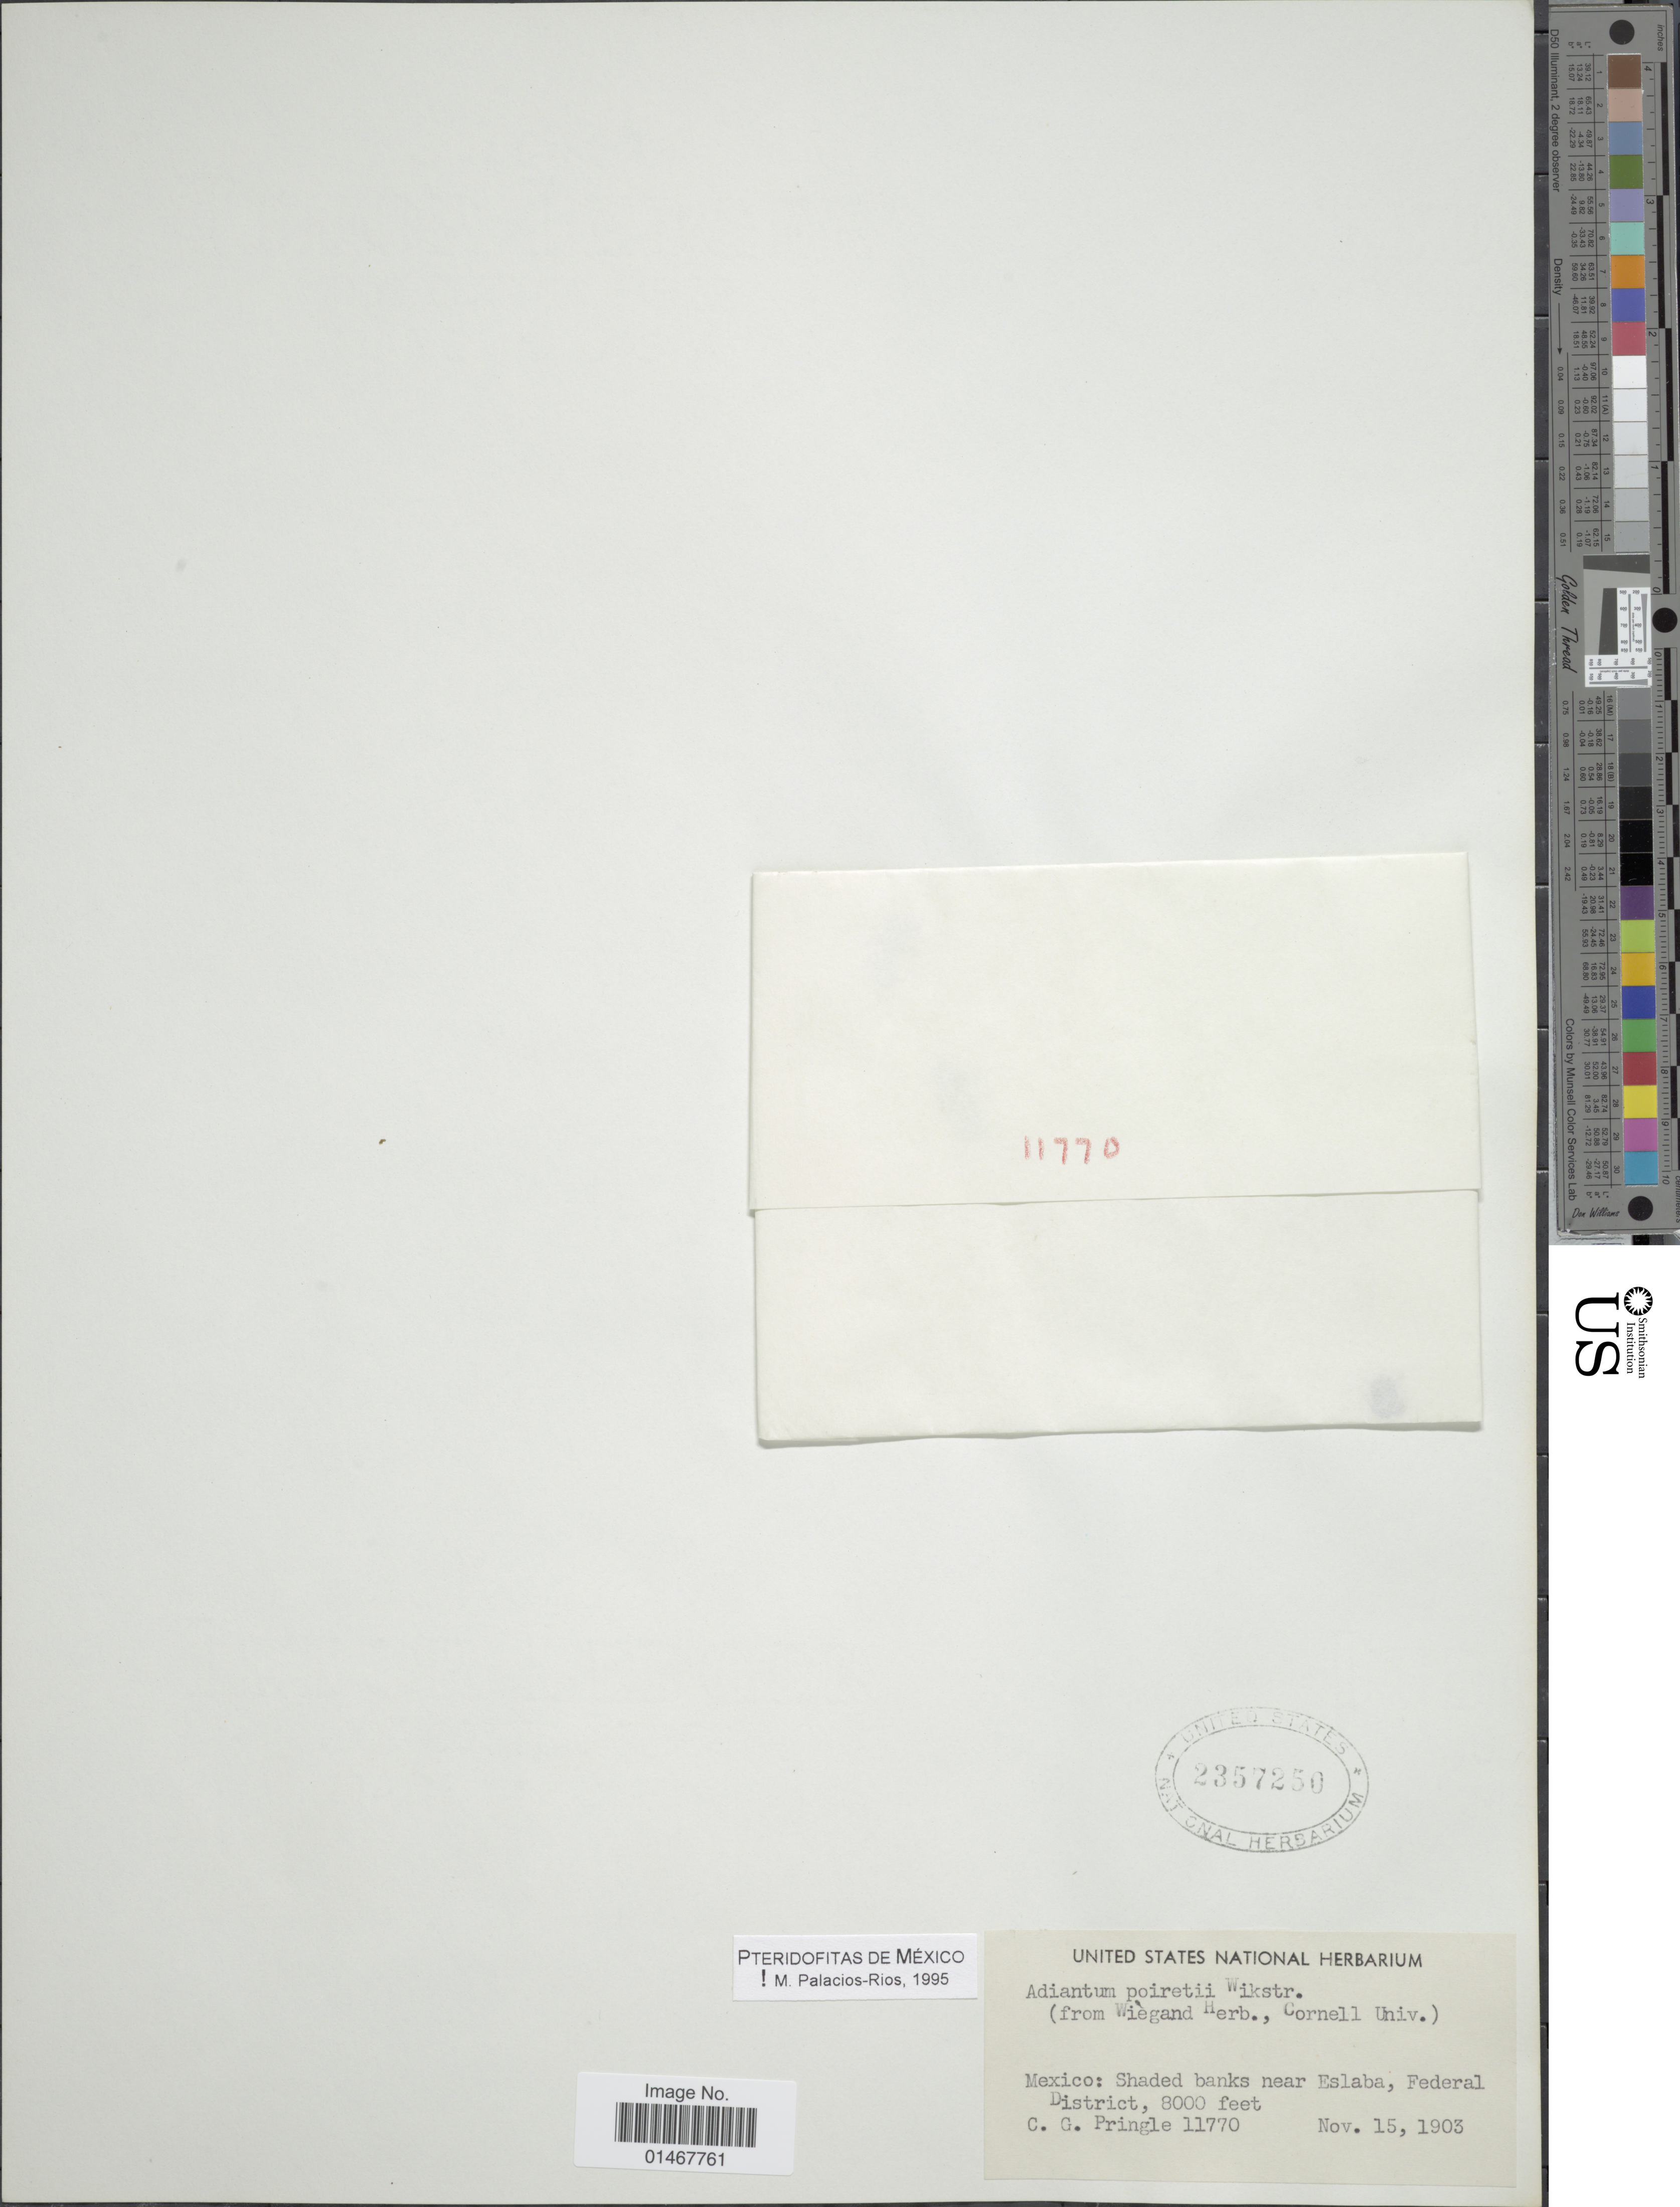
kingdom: Plantae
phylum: Tracheophyta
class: Polypodiopsida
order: Polypodiales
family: Pteridaceae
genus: Adiantum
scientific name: Adiantum poiretii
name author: Wikstr.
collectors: C. G. Pringle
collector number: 11770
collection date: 1903-11-15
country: Mexico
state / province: Distrito Federal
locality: Shaded banks near Eslaba, Federal District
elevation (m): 2438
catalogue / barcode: US 2357250